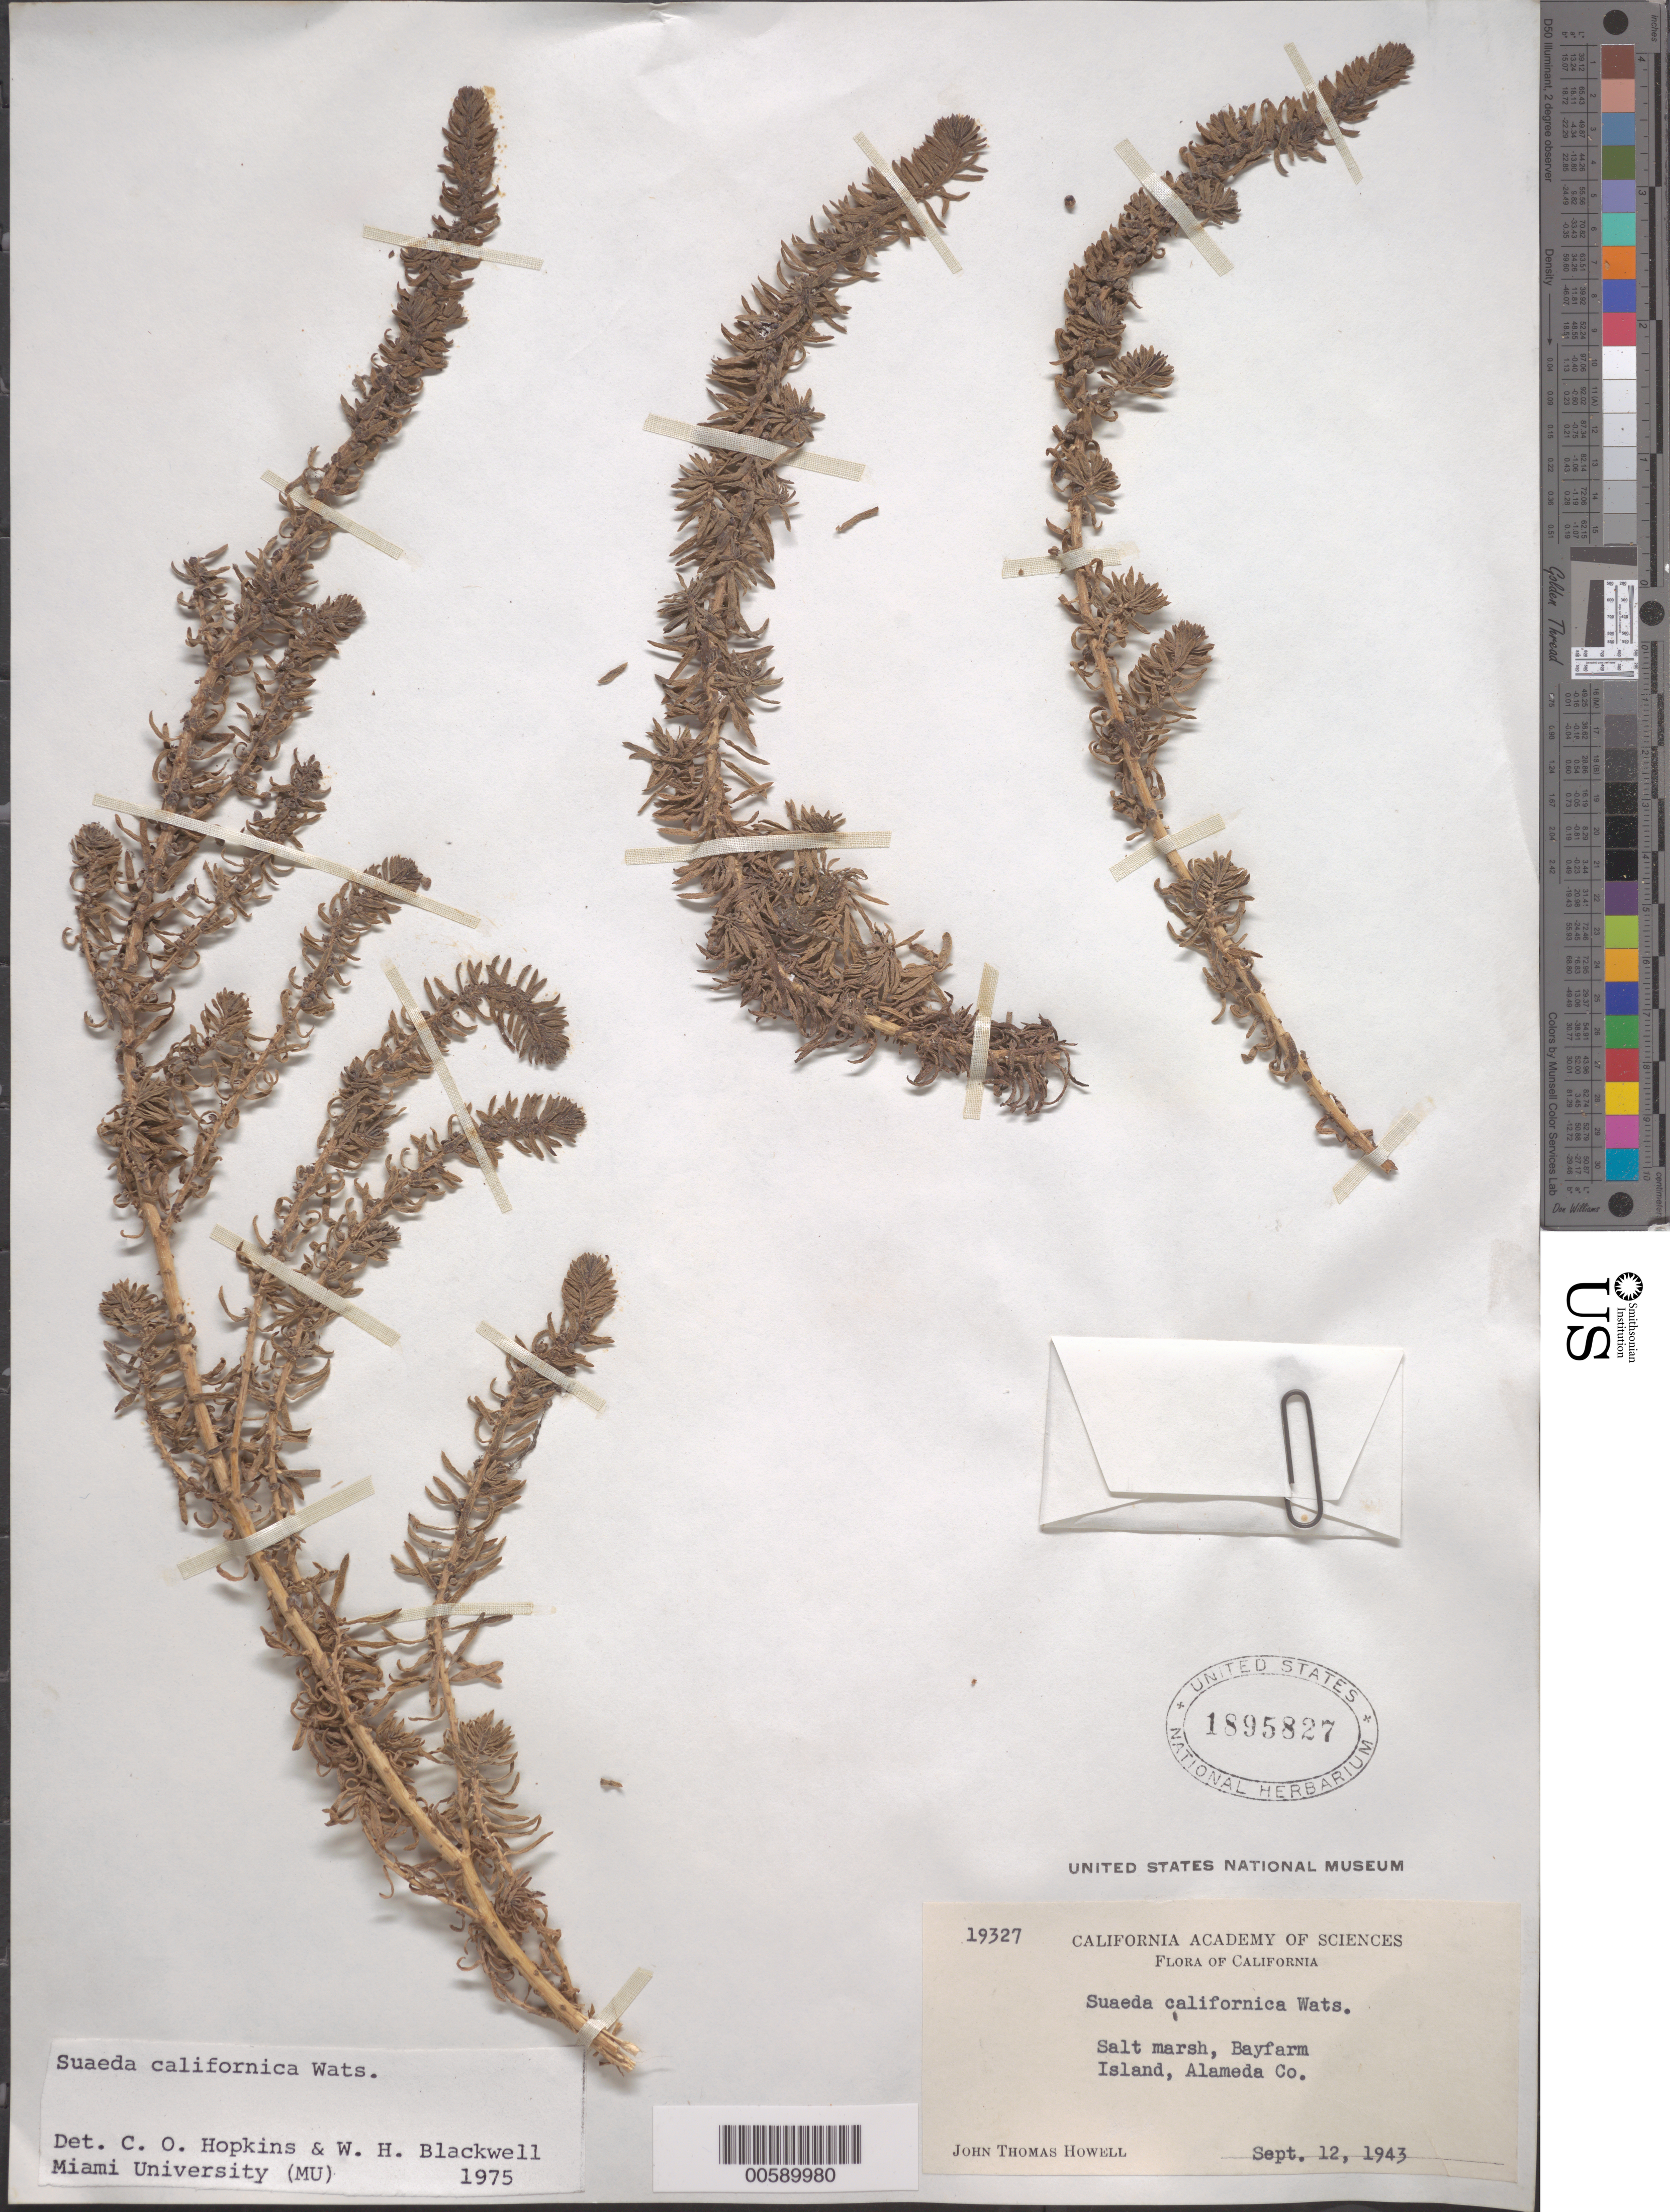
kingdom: Plantae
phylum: Tracheophyta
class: Magnoliopsida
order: Caryophyllales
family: Amaranthaceae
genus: Suaeda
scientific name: Suaeda californica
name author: S. Watson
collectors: J. T. Howell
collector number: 19327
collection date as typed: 12 Sep 1943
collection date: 1943-09-12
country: United States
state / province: California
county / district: Alameda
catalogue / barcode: US 1895827